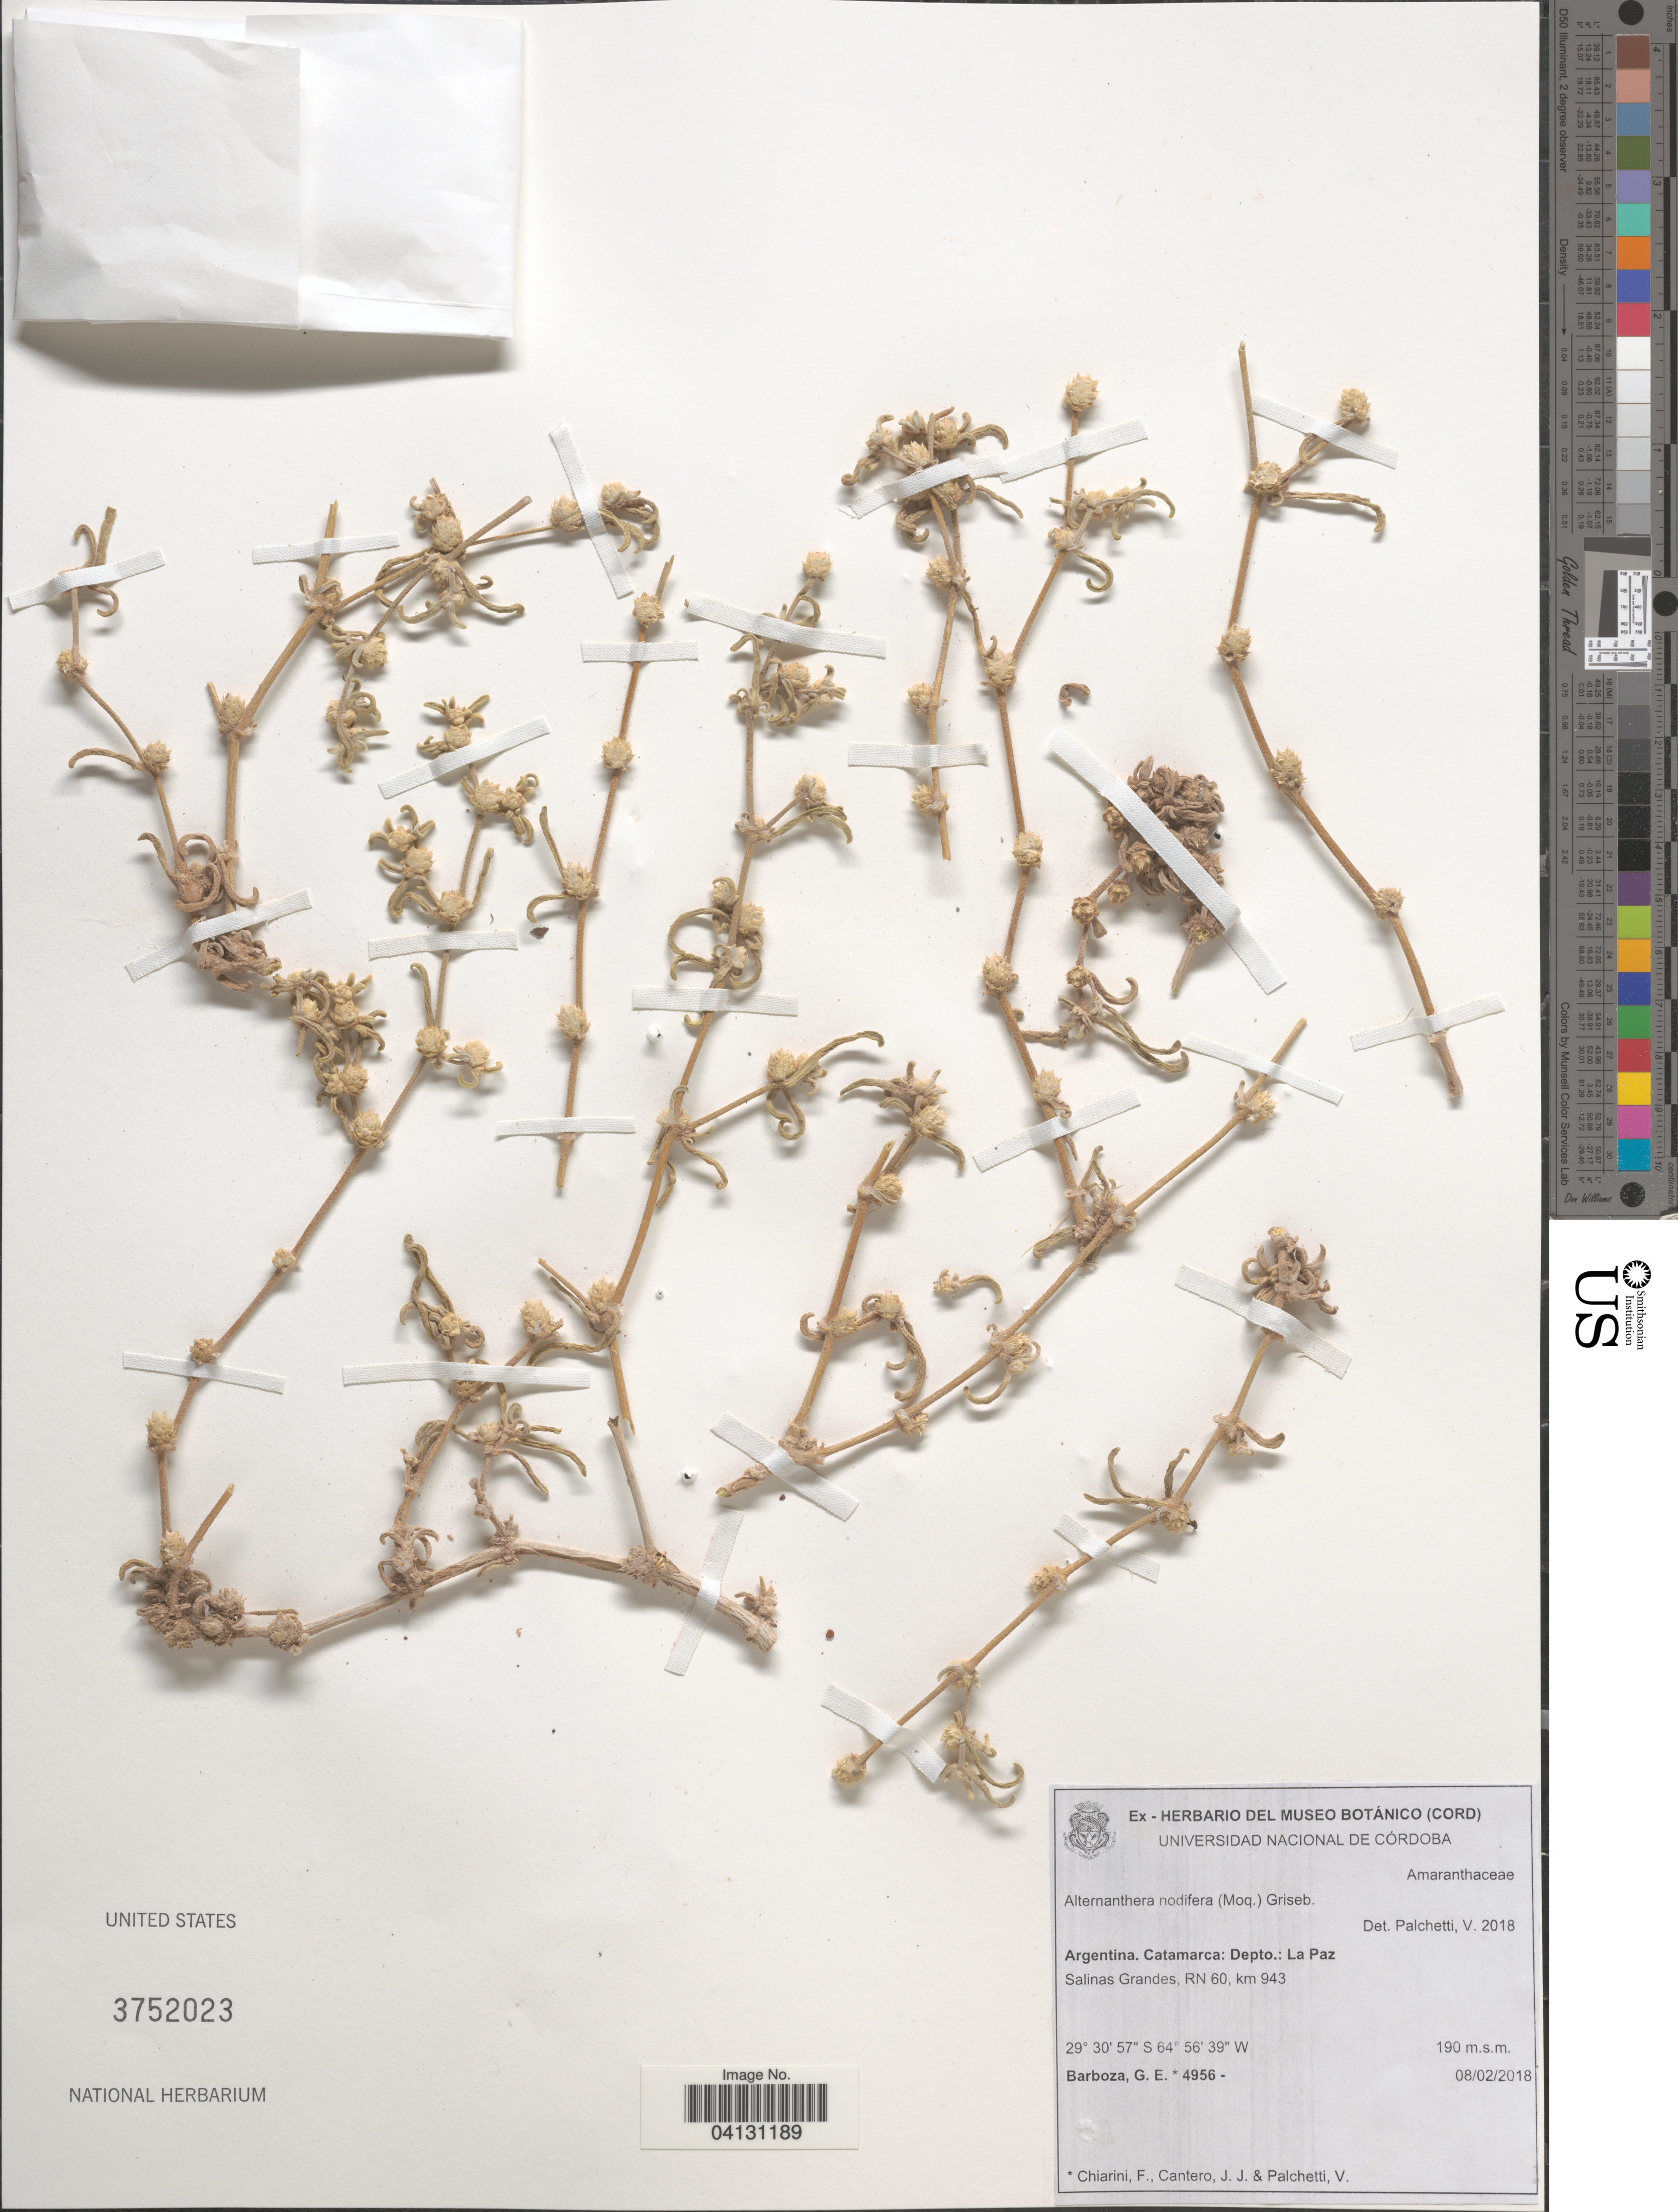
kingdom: Plantae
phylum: Tracheophyta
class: Magnoliopsida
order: Caryophyllales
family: Amaranthaceae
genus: Alternanthera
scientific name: Alternanthera nodifera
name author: (Moq.) Griseb.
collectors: G. E. Barboza, F. E. Chiarini, J. Cantero & V. Palchetti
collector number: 4956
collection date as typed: Transcribed d/m/y: 8/2/2018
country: Argentina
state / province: Catamarca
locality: Depto.: La Paz. Salinas Grandes, RN 60, km 943.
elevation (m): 190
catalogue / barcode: US 3752023